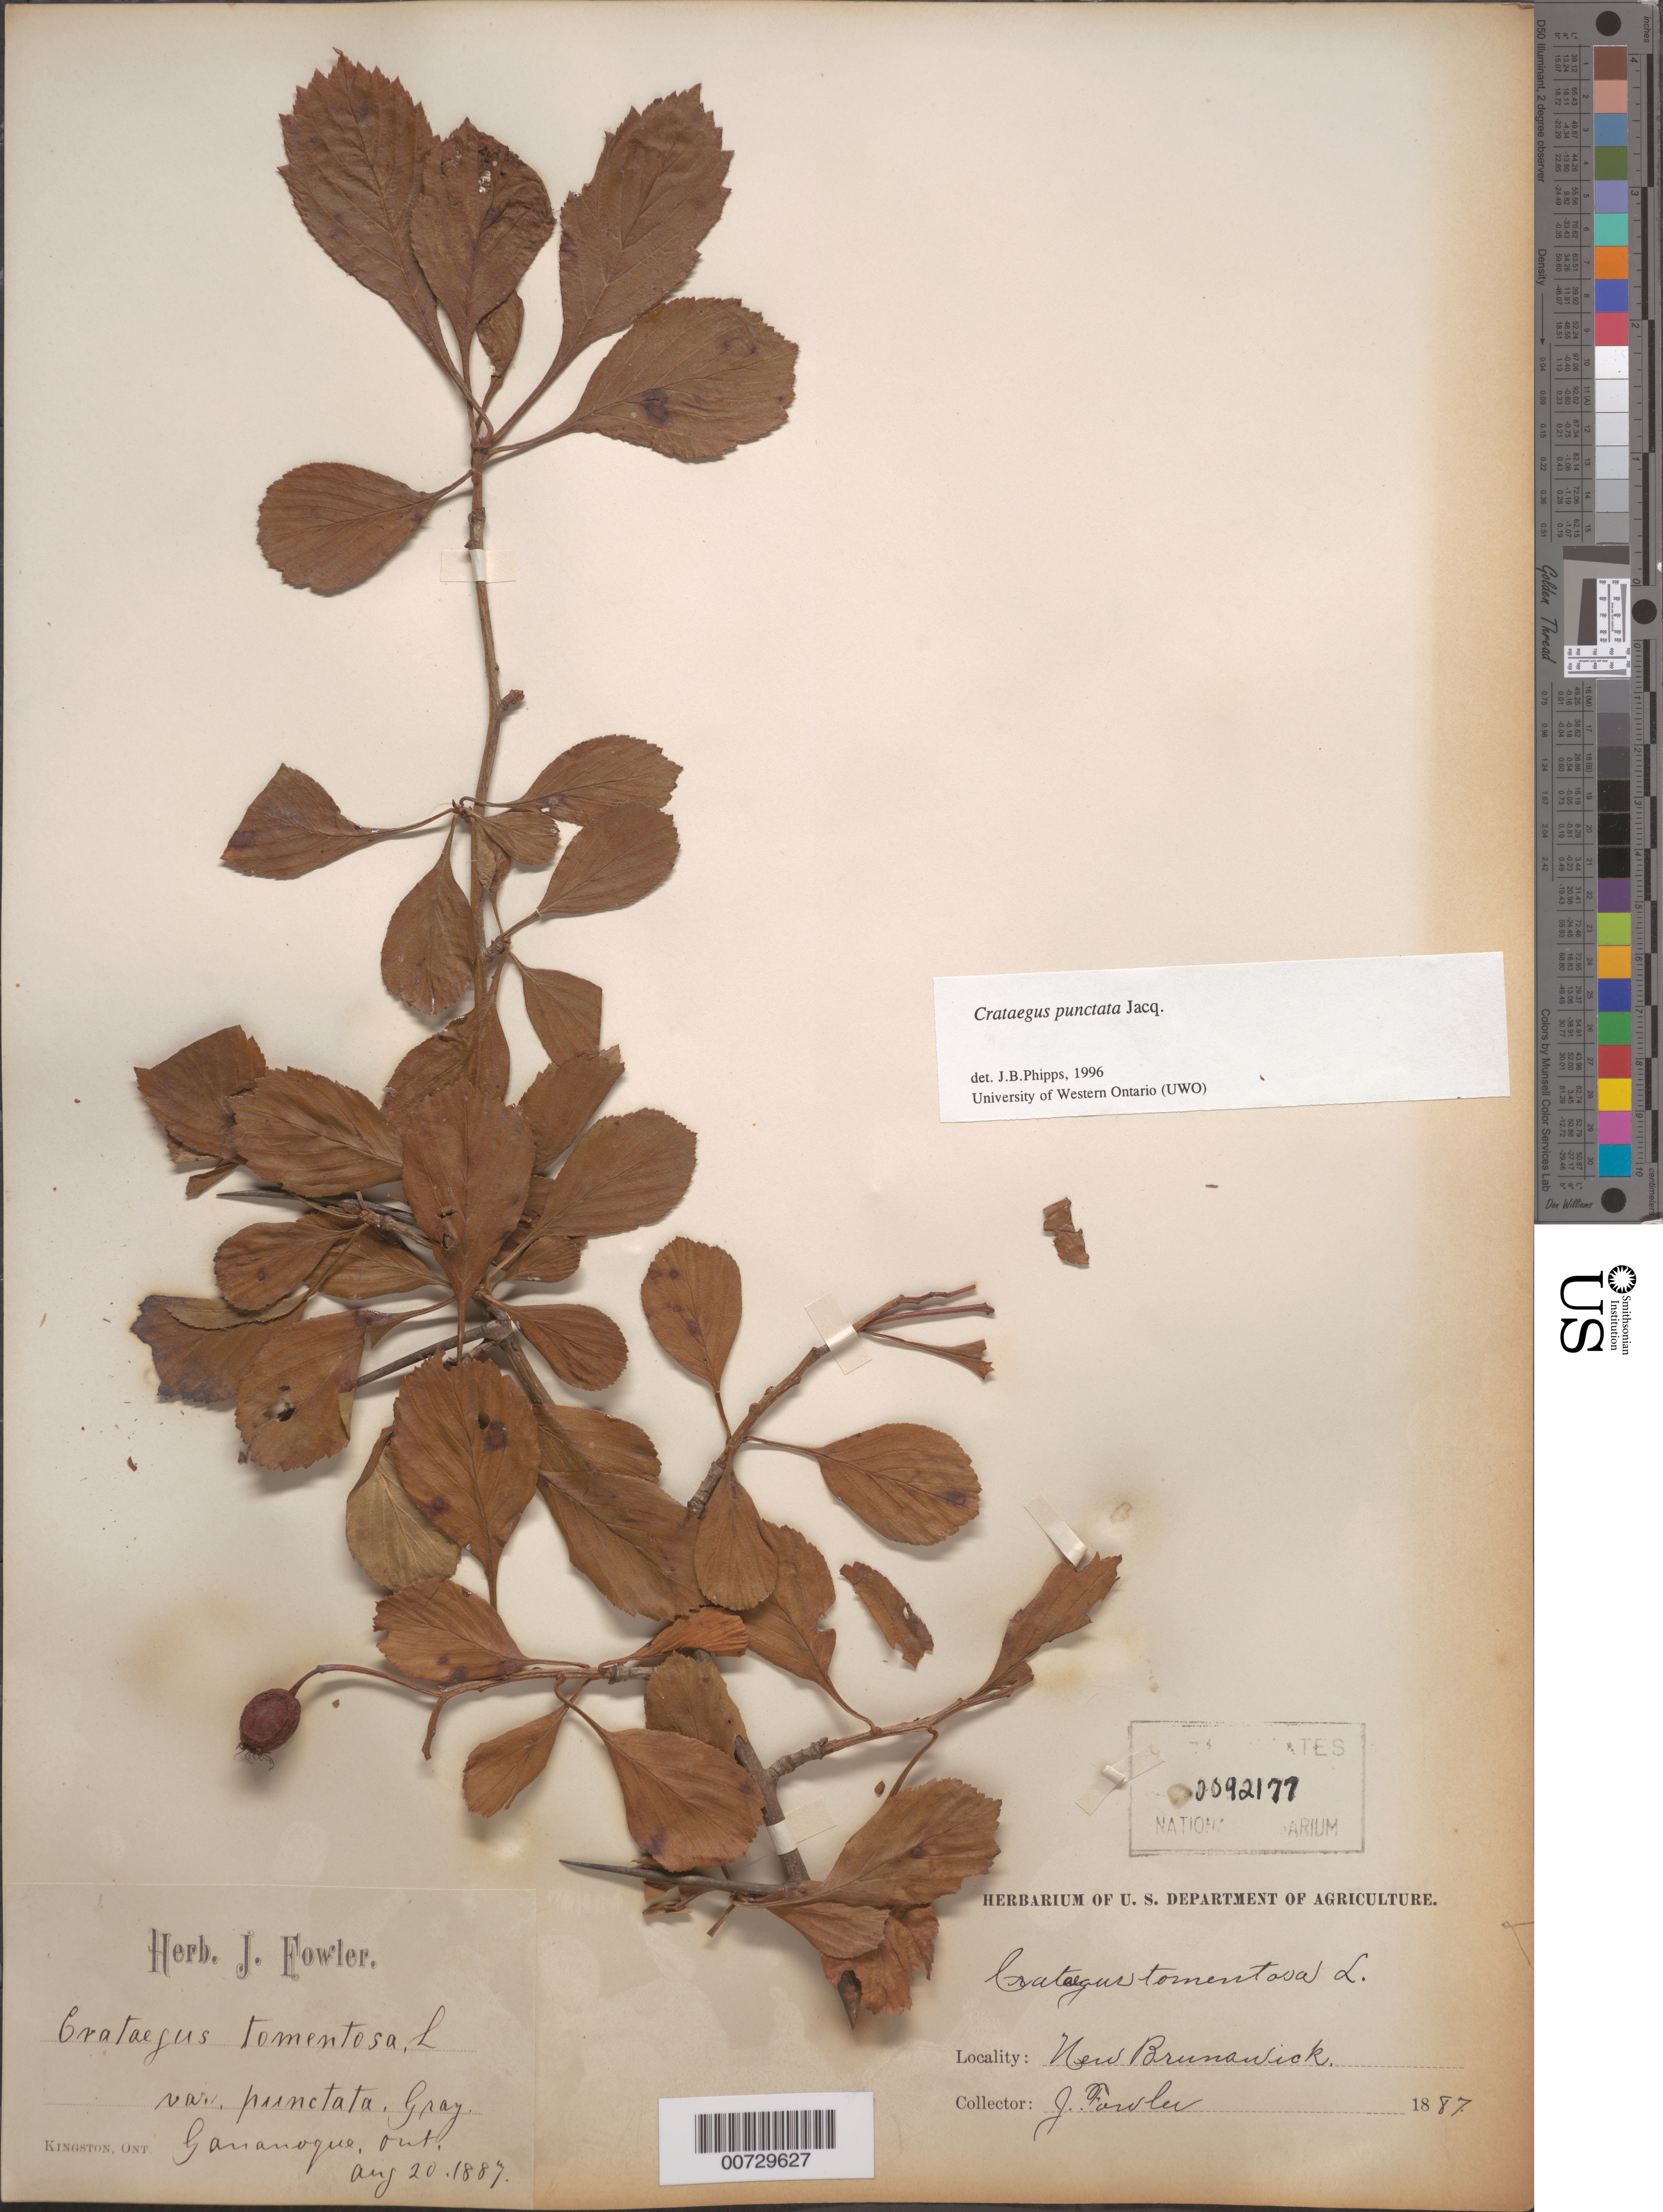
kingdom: Plantae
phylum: Tracheophyta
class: Magnoliopsida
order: Rosales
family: Rosaceae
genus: Crataegus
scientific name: Crataegus punctata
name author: Jacq.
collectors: J. P. Fowler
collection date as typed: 20 Aug 1887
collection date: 1887-08-20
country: Canada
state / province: Ontario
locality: Gananoque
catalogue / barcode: US 92177